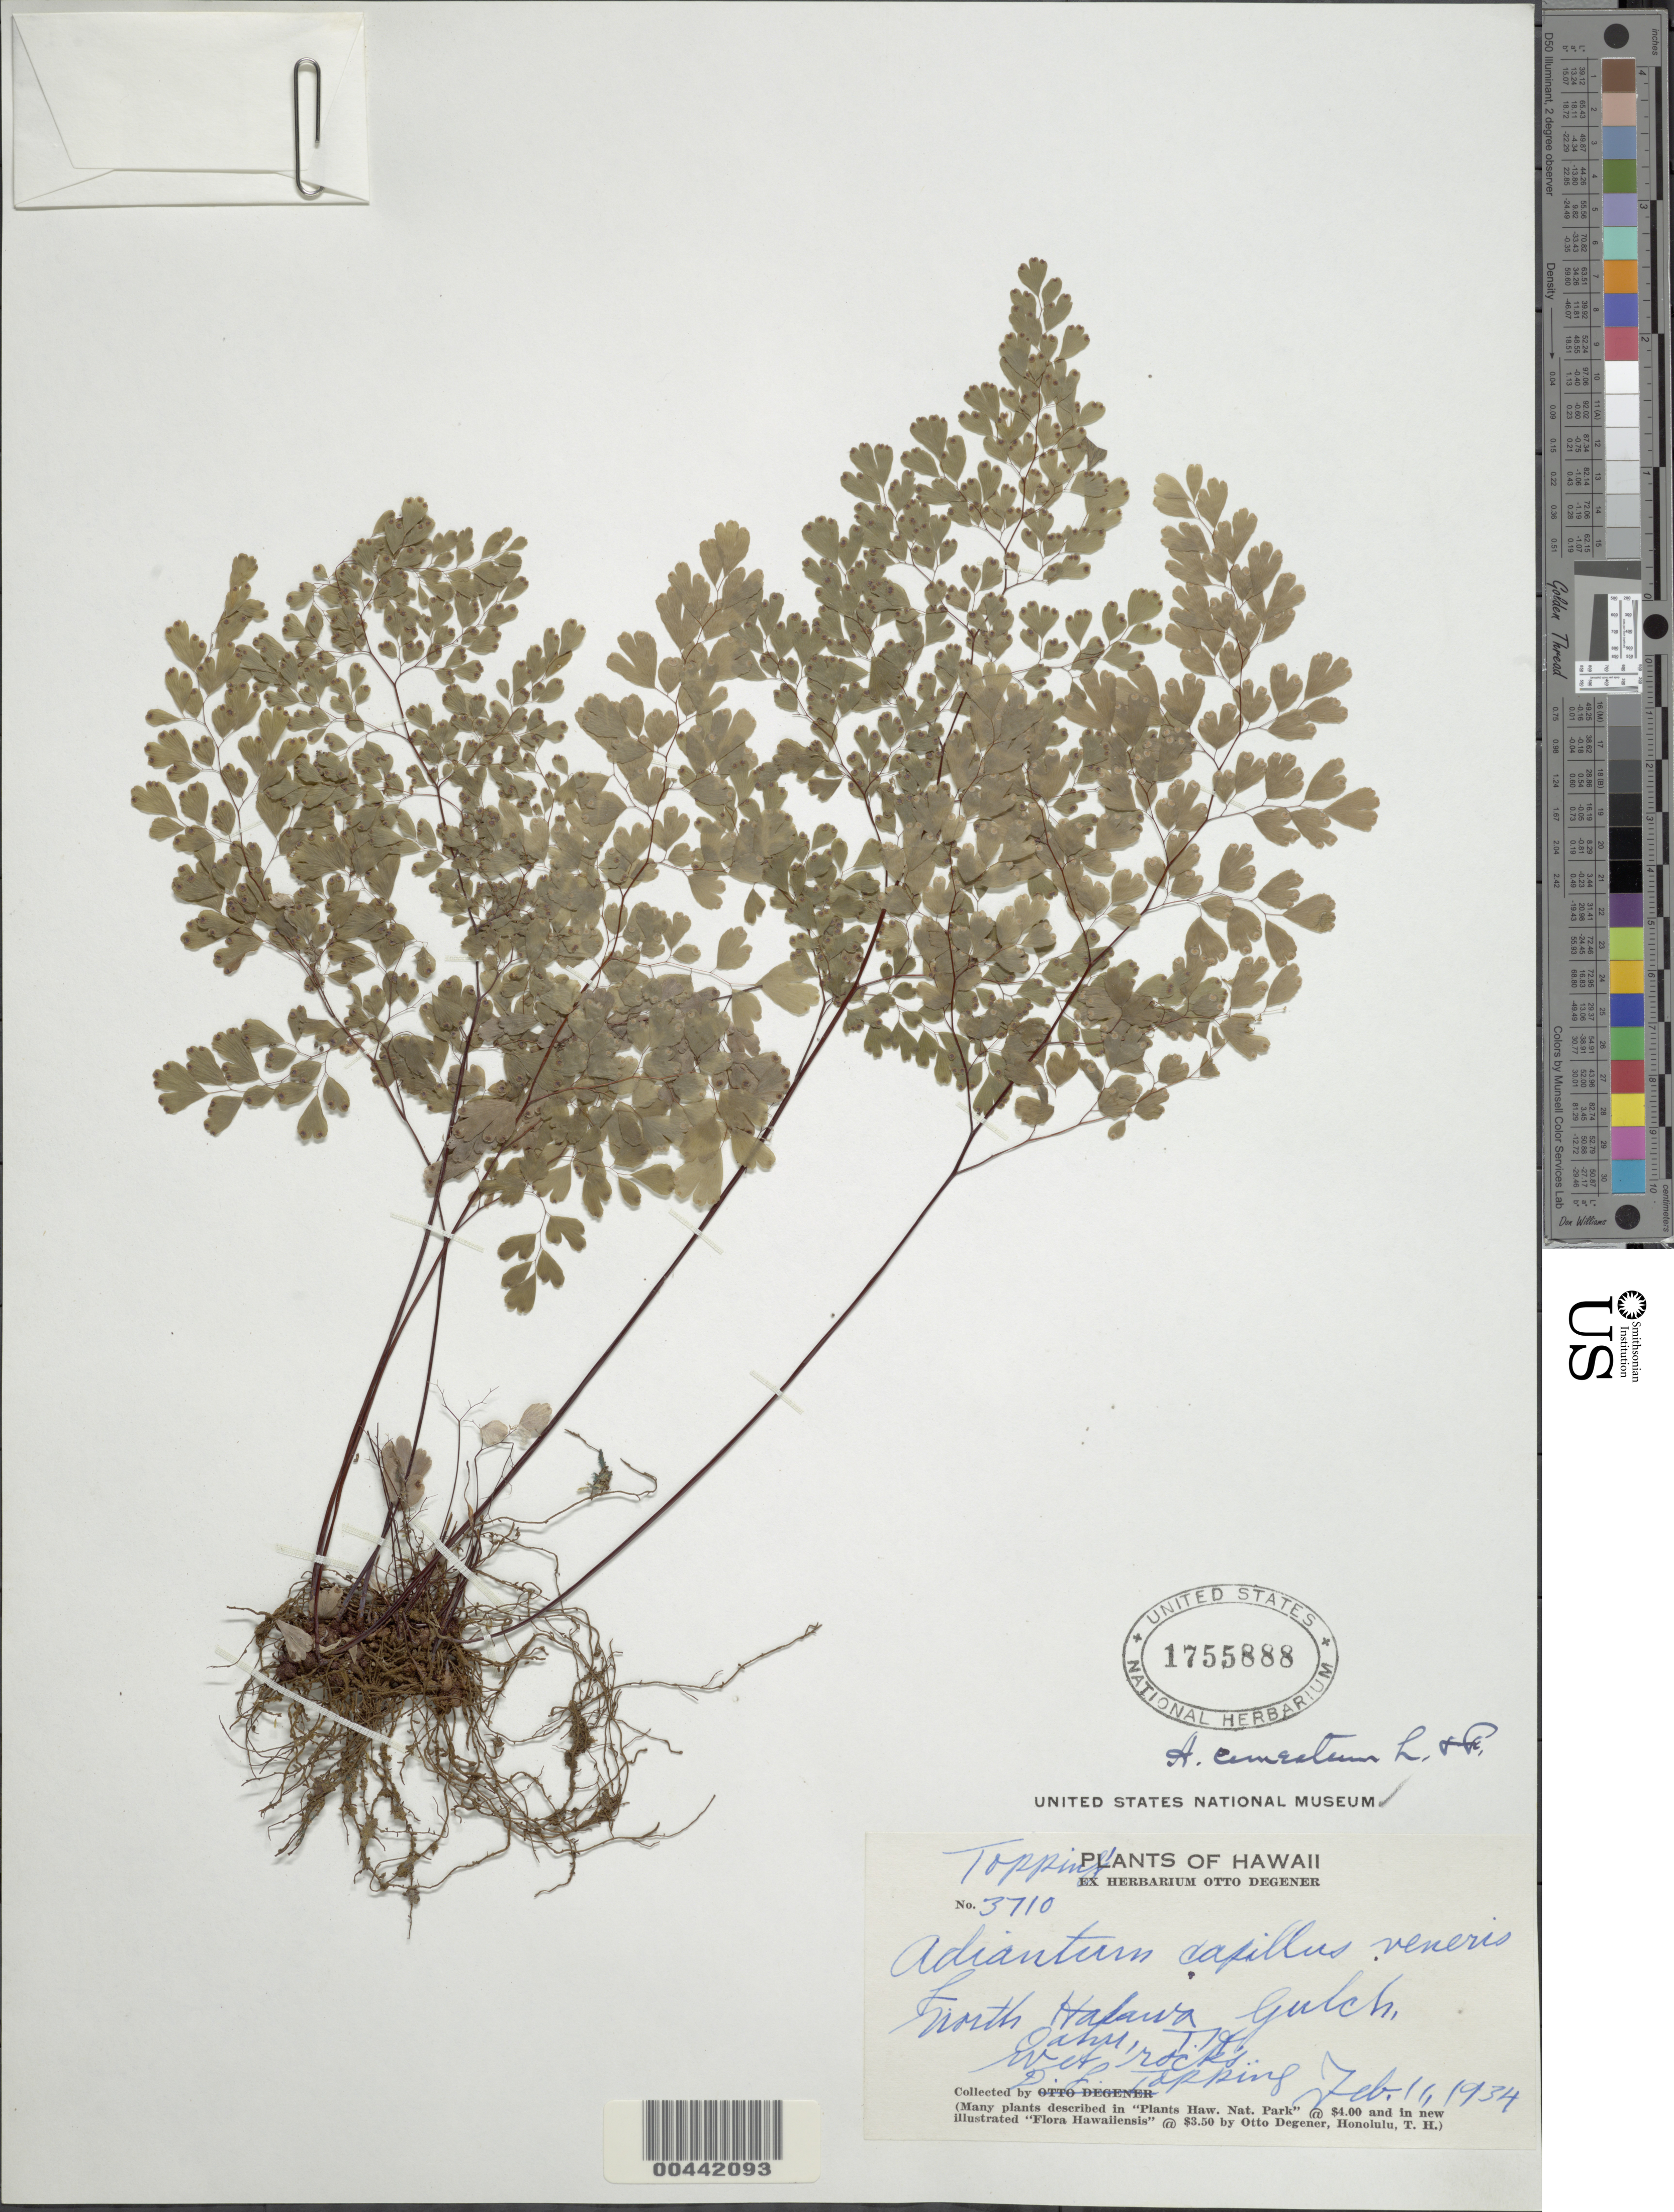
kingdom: Plantae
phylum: Tracheophyta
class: Polypodiopsida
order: Polypodiales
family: Pteridaceae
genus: Adiantum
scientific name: Adiantum raddianum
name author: C. Presl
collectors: D. L. Topping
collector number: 3710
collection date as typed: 11 Feb 1934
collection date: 1934-02-11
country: United States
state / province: Hawaii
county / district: Honolulu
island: Oahu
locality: N Halawa Gulch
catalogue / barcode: US 1755888